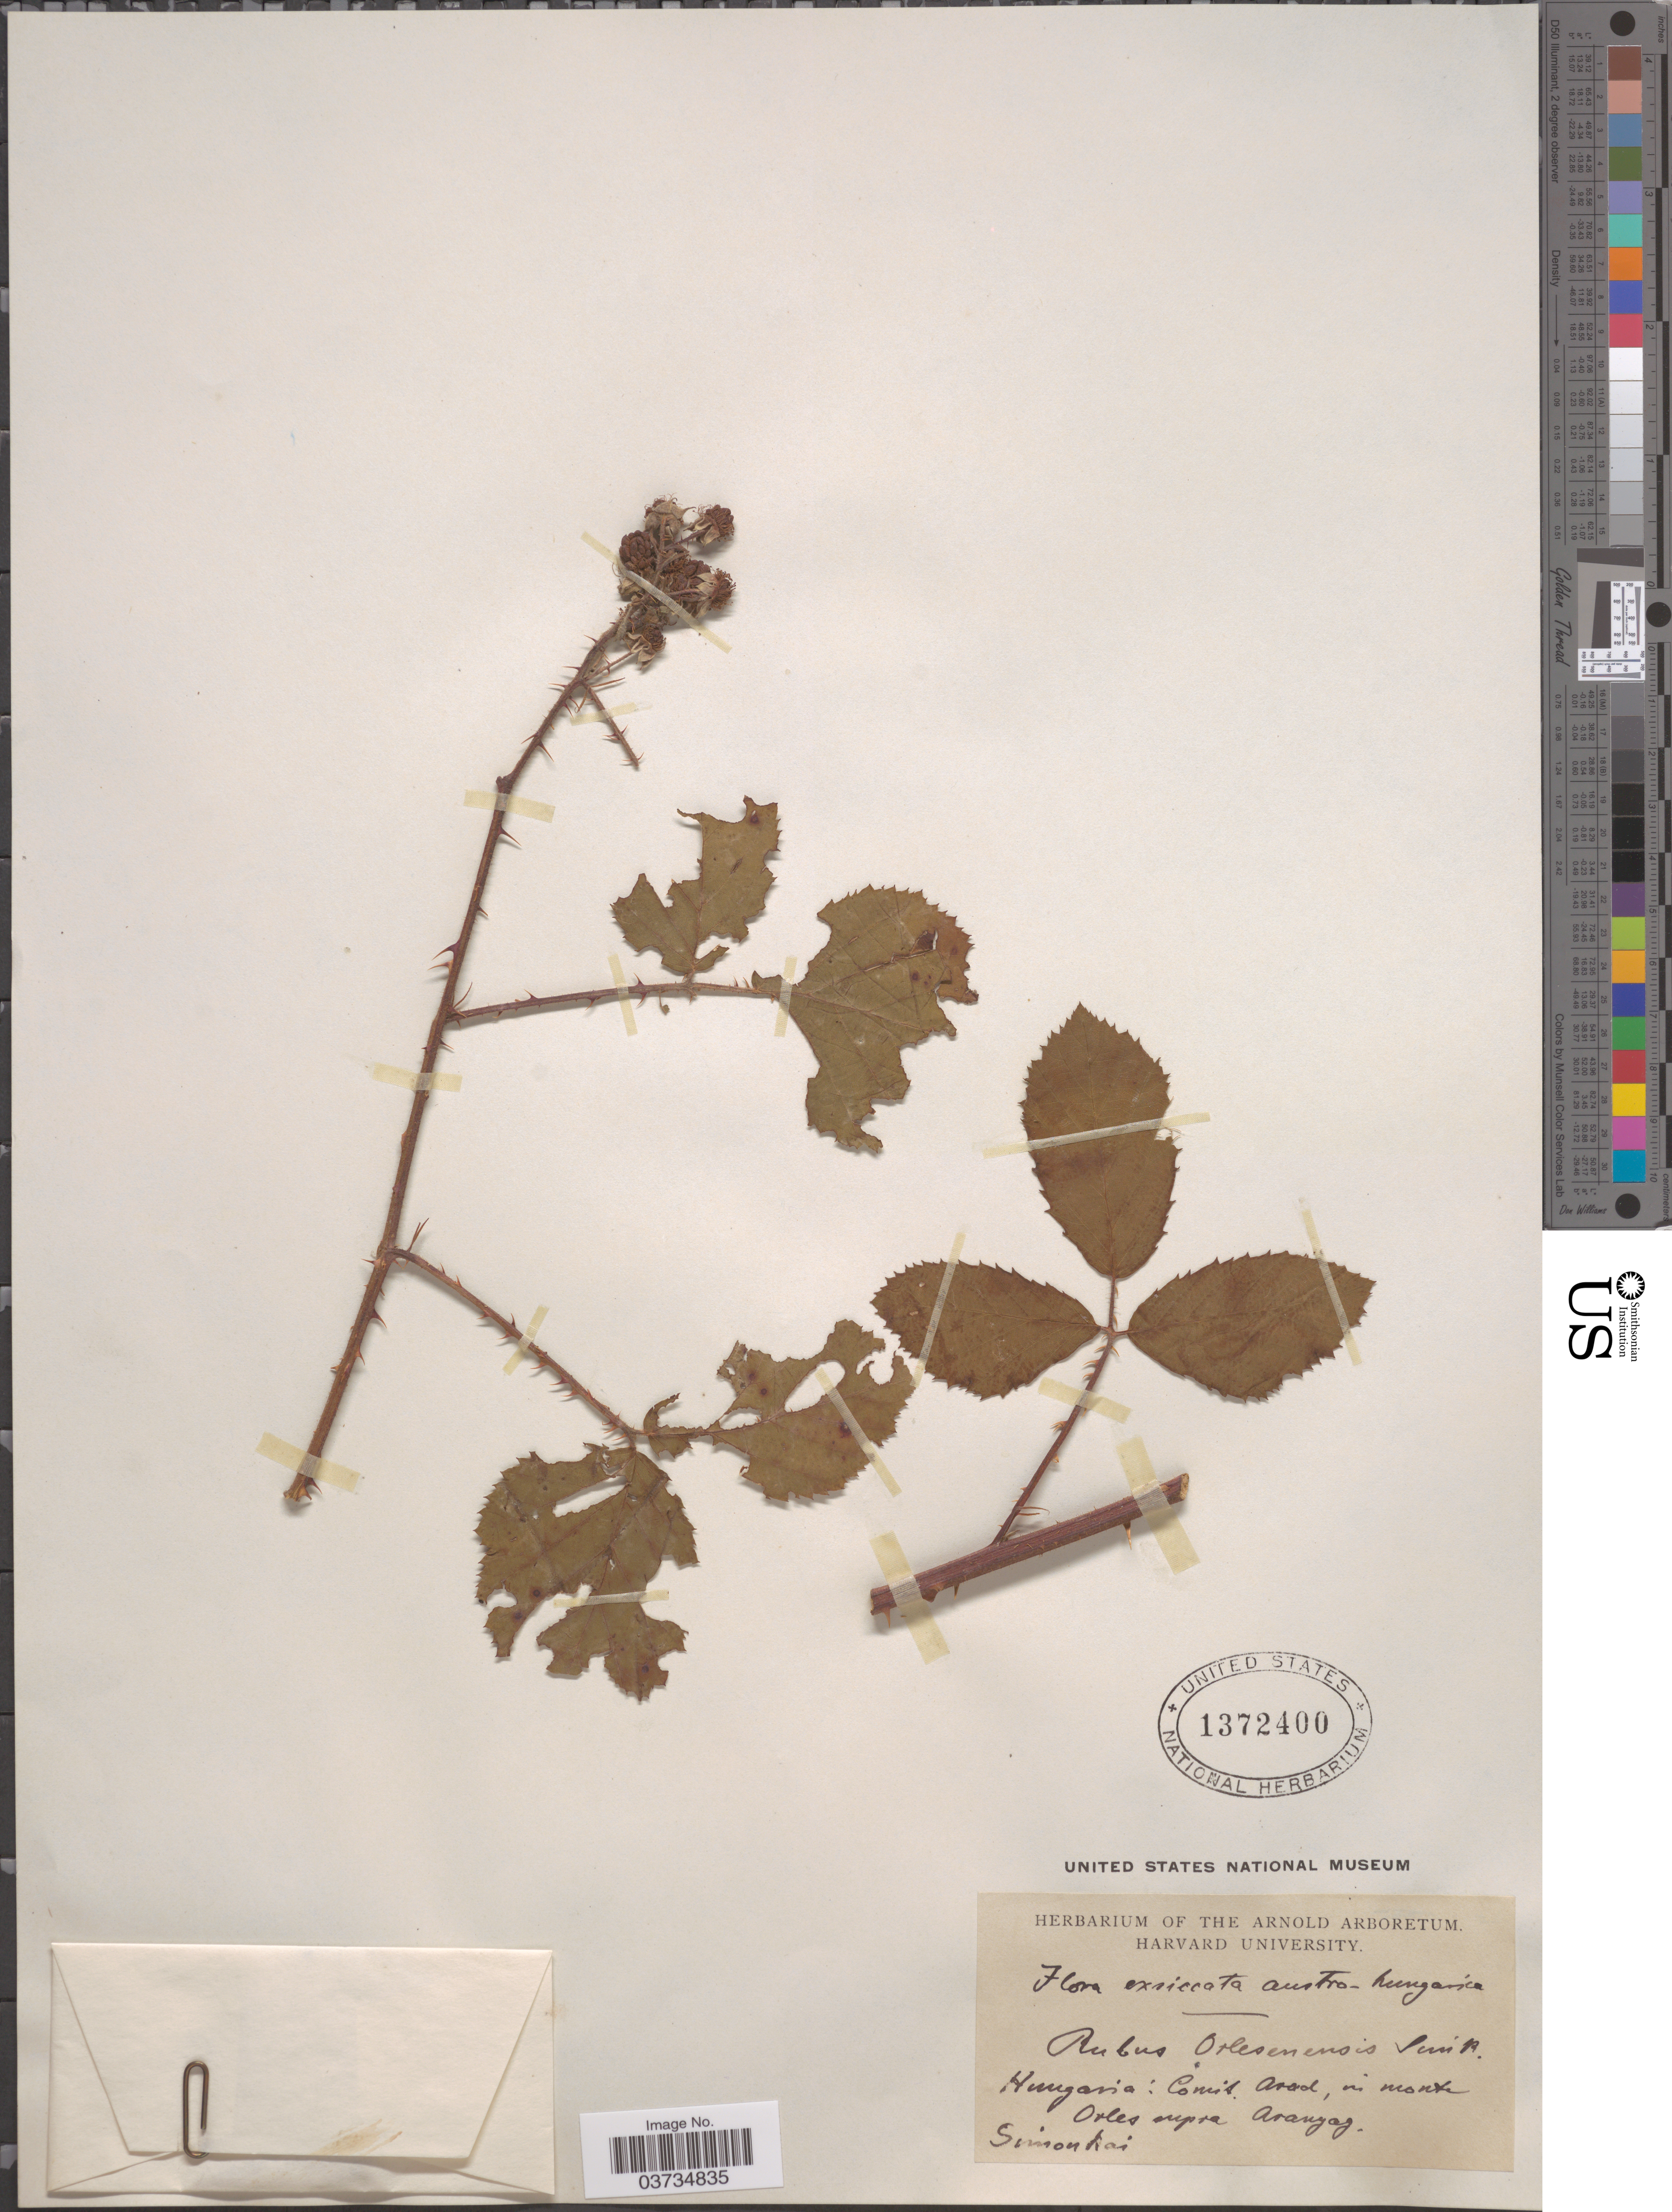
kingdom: Plantae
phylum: Tracheophyta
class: Magnoliopsida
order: Rosales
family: Rosaceae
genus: Rubus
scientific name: Rubus orlesenensis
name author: Sprib.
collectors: Simonkai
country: Hungary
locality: Austro-hungarica. Comit. Arad, in monte Orles supra Aranyag. [interpreted]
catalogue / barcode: US 1372400